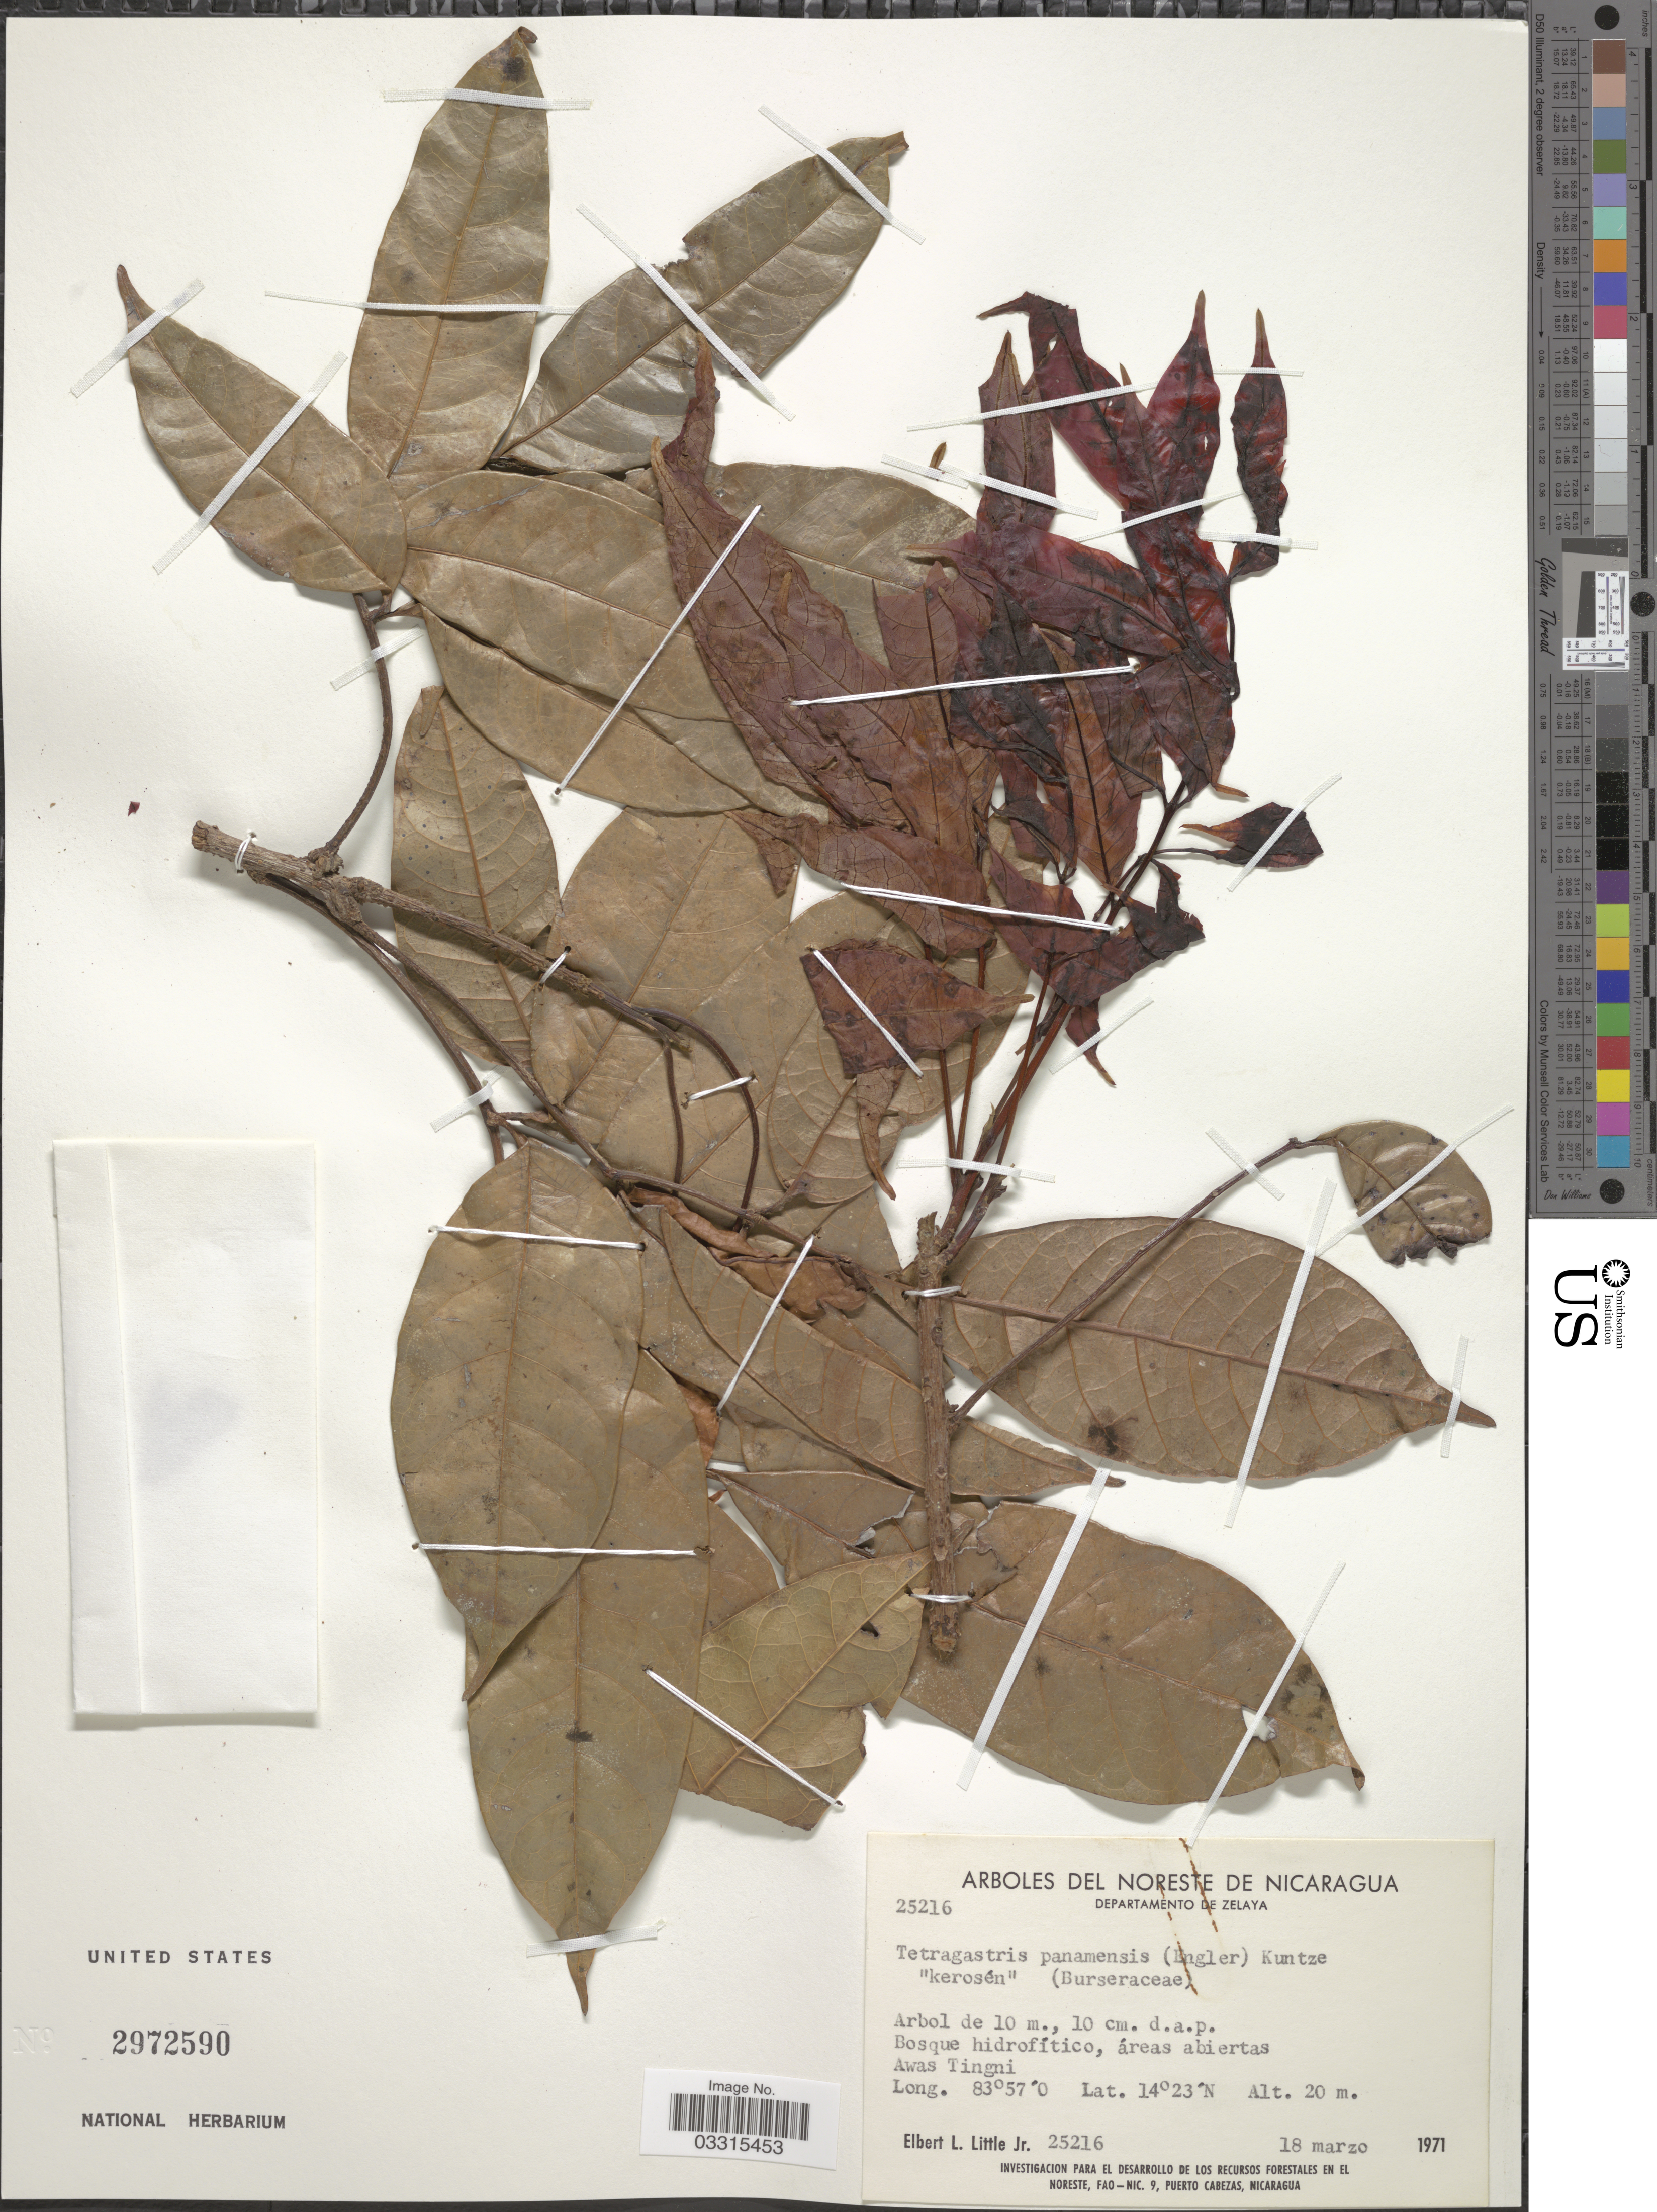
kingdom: Plantae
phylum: Tracheophyta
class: Magnoliopsida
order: Sapindales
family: Burseraceae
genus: Protium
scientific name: Protium stevensonii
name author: (Standl.) Daly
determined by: Daly, Douglas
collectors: E. L. Little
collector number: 25216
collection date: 1971-03-18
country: Nicaragua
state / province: Atlántico Norte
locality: Noreste de Nicaragua. Departamento de Zelaya. Áreas abiertas Awas Tingni.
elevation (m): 20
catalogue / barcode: US 2972590